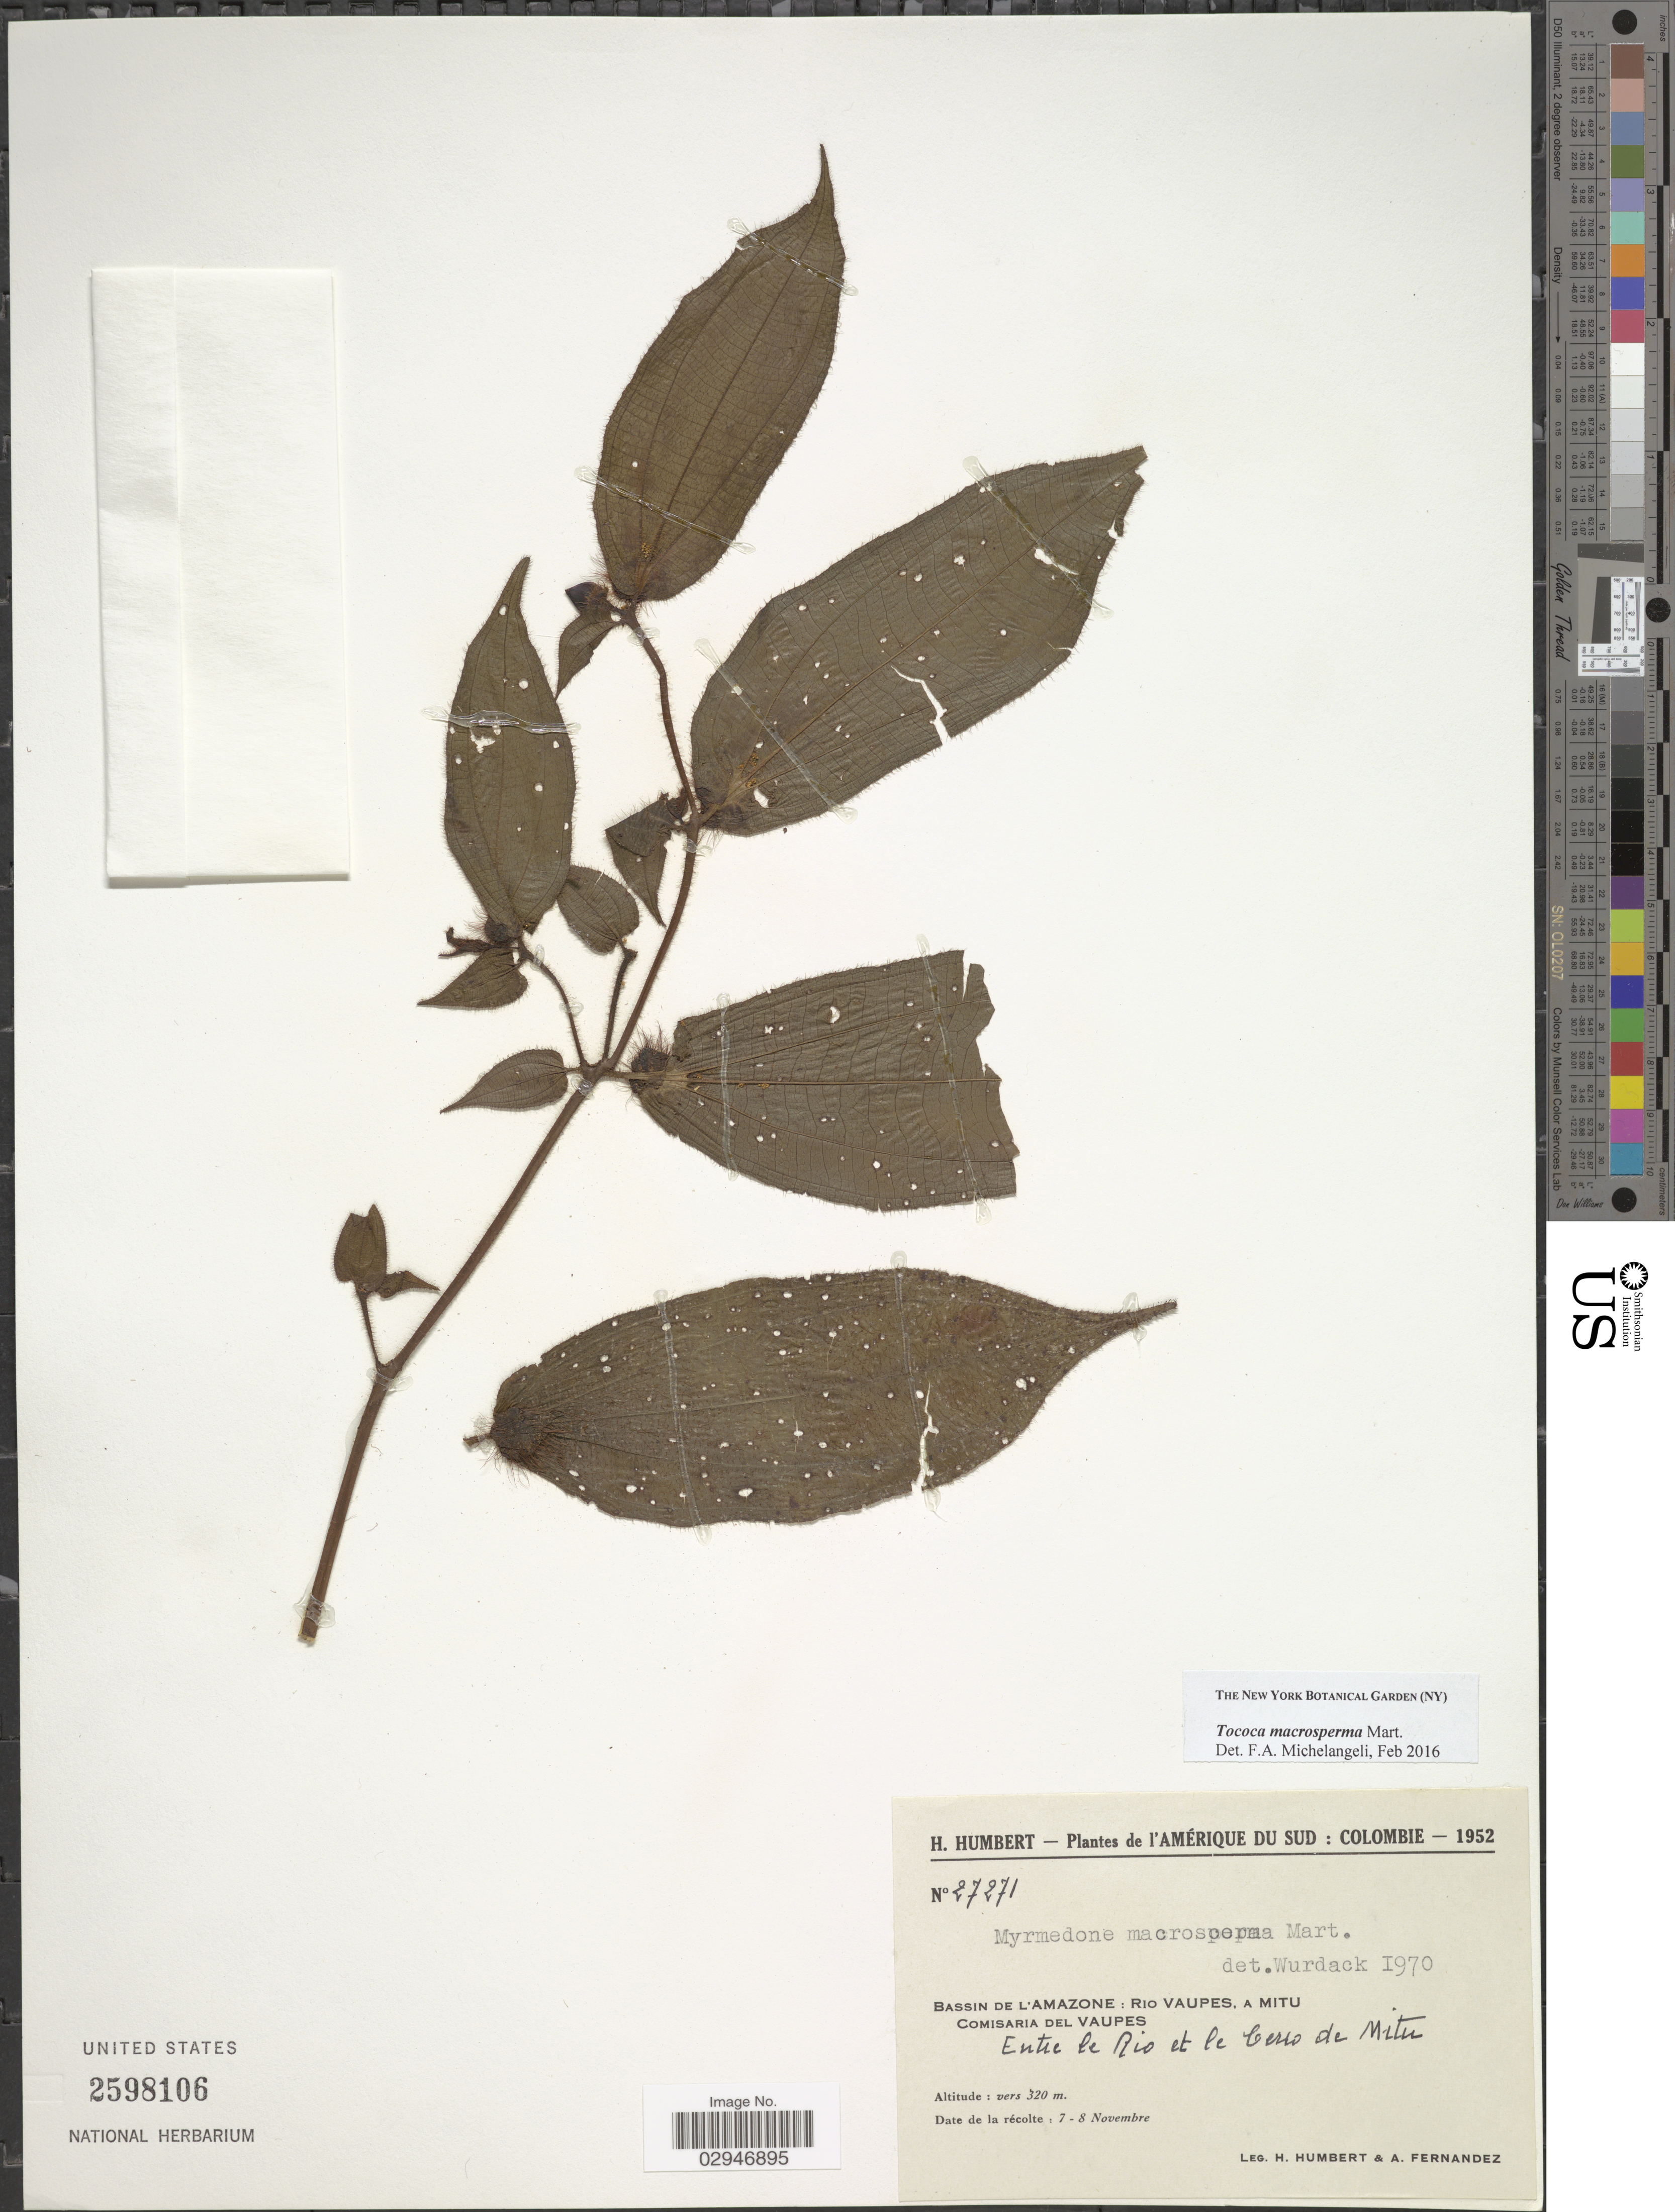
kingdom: Plantae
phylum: Tracheophyta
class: Magnoliopsida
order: Myrtales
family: Melastomataceae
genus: Tococa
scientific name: Tococa macrosperma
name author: Mart.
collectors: H. Humbert & A. Fernandez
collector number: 27271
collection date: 1952-11-07/1952-11-08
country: Colombia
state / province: Vaupés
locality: Bassin de L'Amazone: Rio Vaupes, a Mitu. Comisaria del Vaupes. Entre le Rio et le Cerro de Mitu.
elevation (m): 320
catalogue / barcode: US 2598106